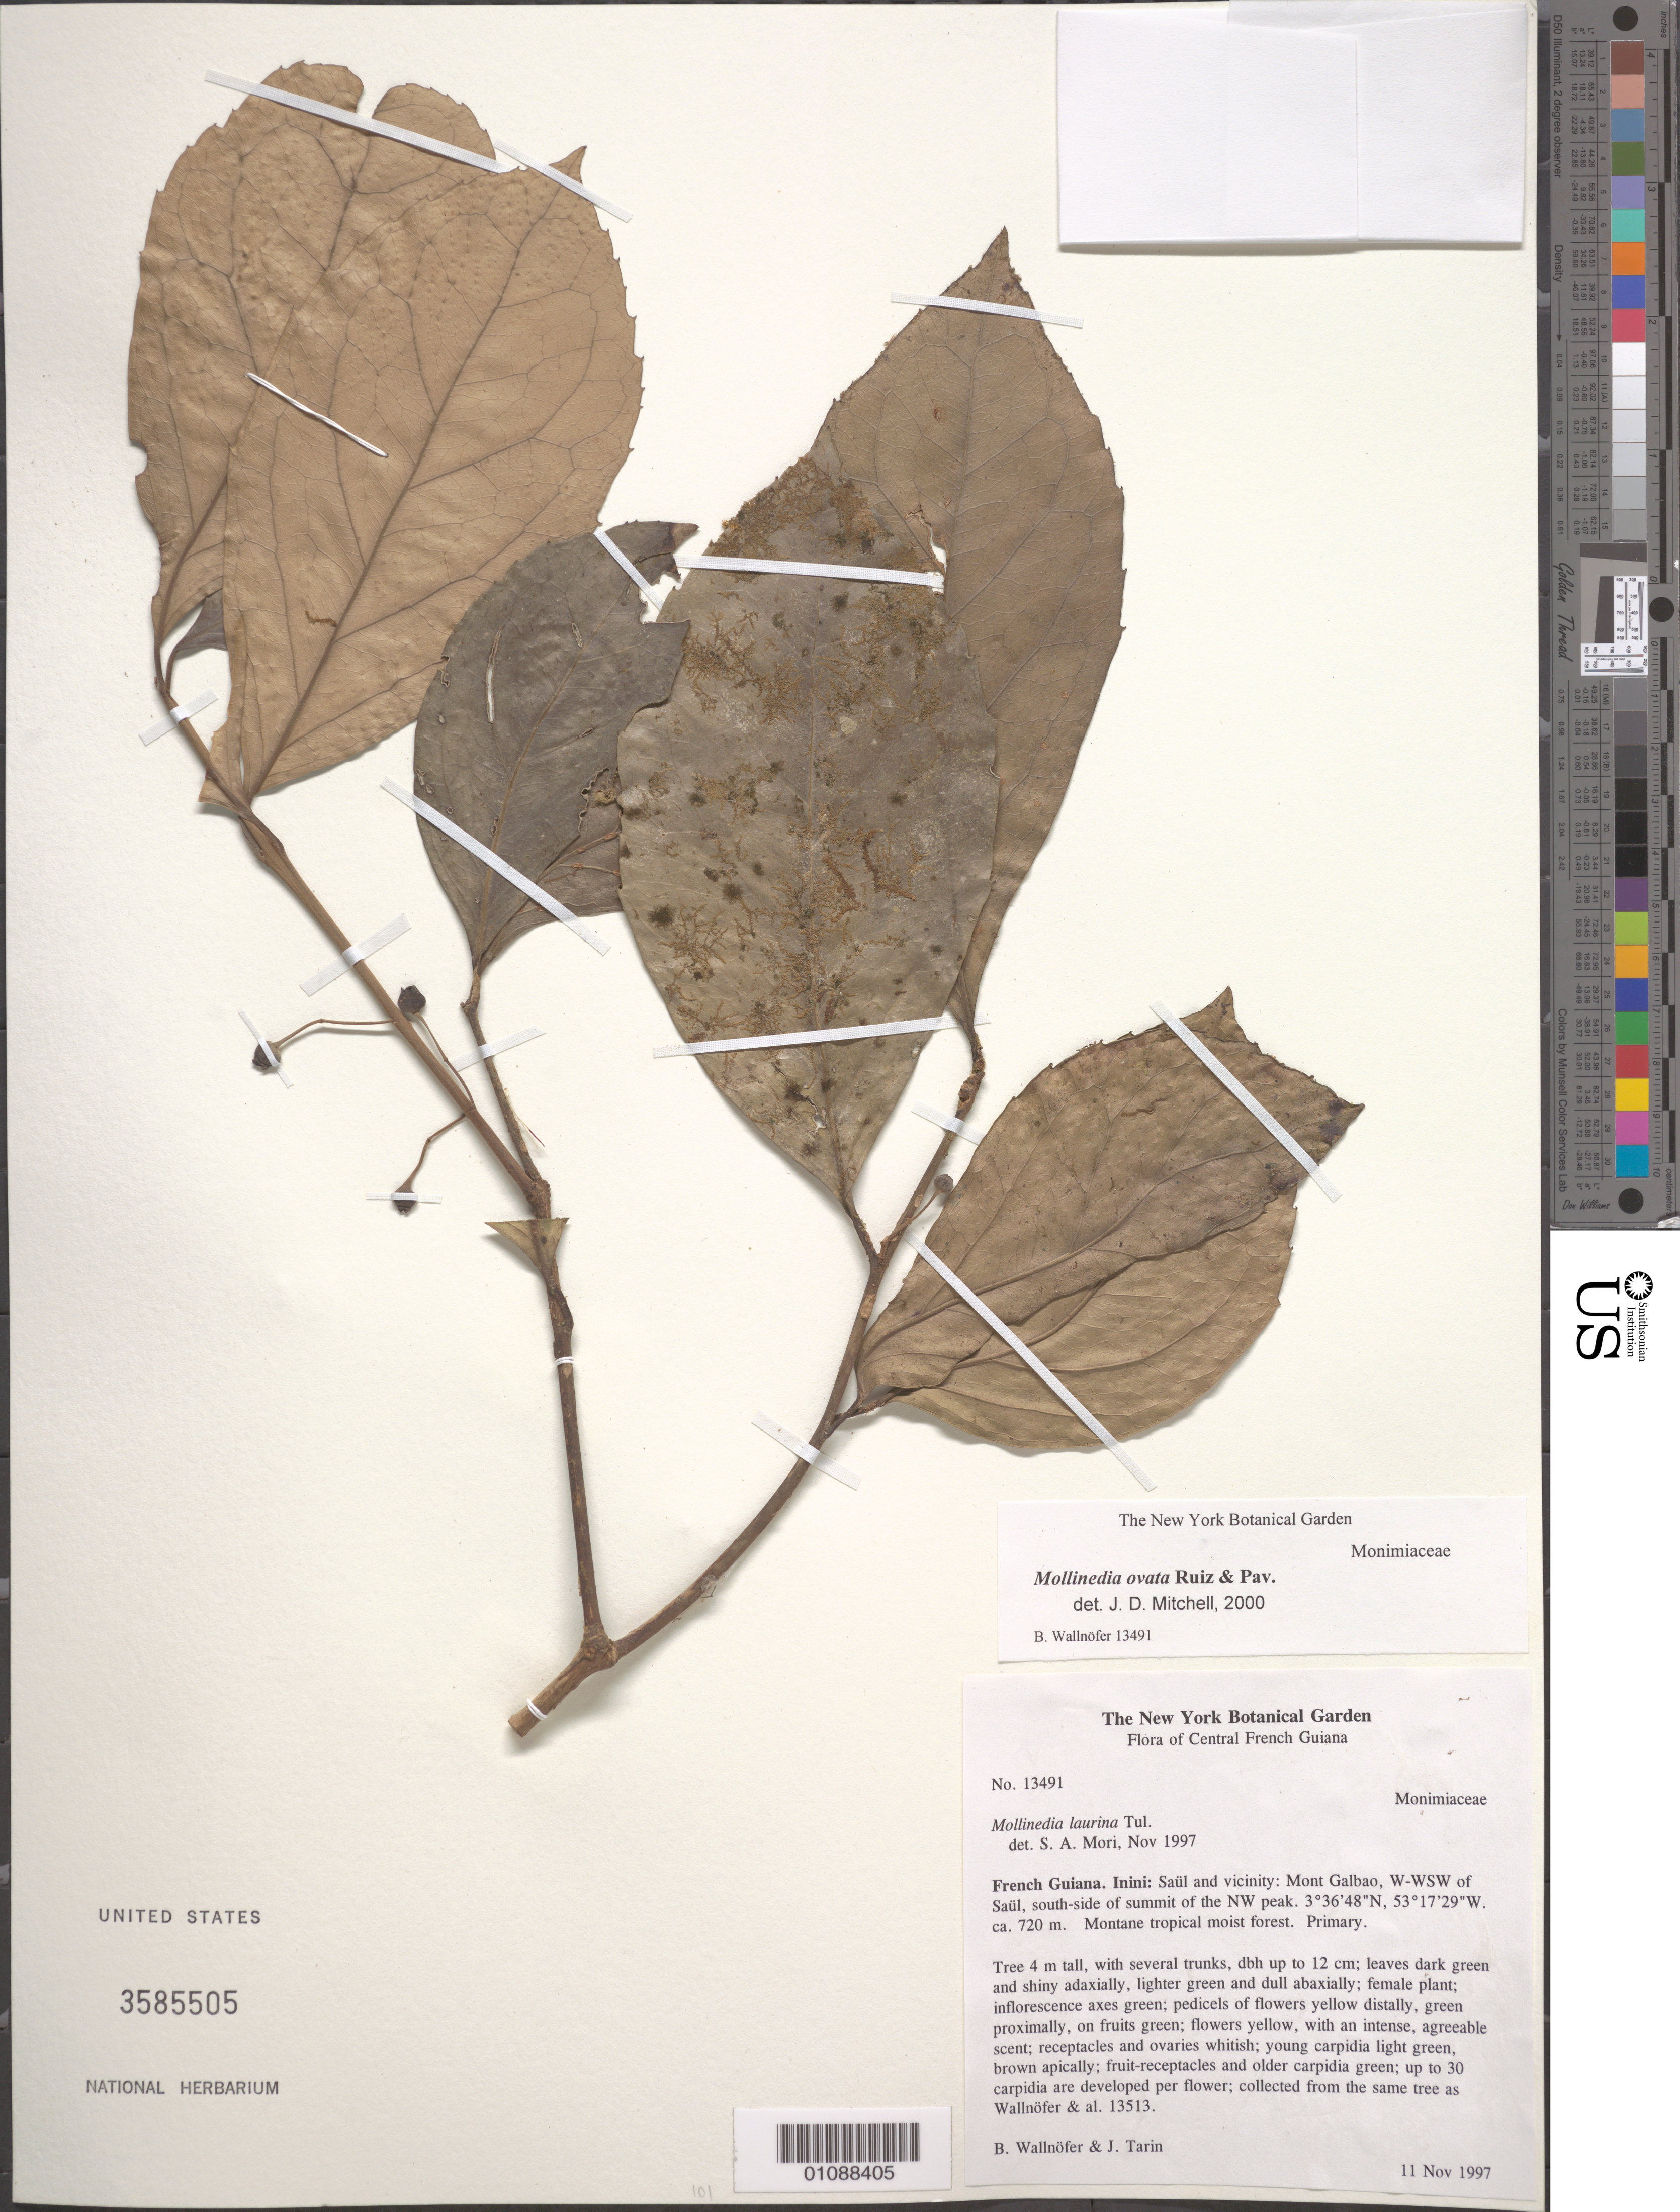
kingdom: Plantae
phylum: Tracheophyta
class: Magnoliopsida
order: Laurales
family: Monimiaceae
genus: Mollinedia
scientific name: Mollinedia ovata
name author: Ruiz & Pav.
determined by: Mitchell, John D.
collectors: B. Wallnöfer & J. Tarin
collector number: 13491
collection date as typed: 11-Nov-97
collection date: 1997-11-11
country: French Guiana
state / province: Saint-Laurent-du-Maroni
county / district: Saül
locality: Inini: Saül and vicinity, Mont Galbao W-WSW of Saül, south-side of summit of the NW peak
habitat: Montane tropical moist forest. Primary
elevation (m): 720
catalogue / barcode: US 3585505